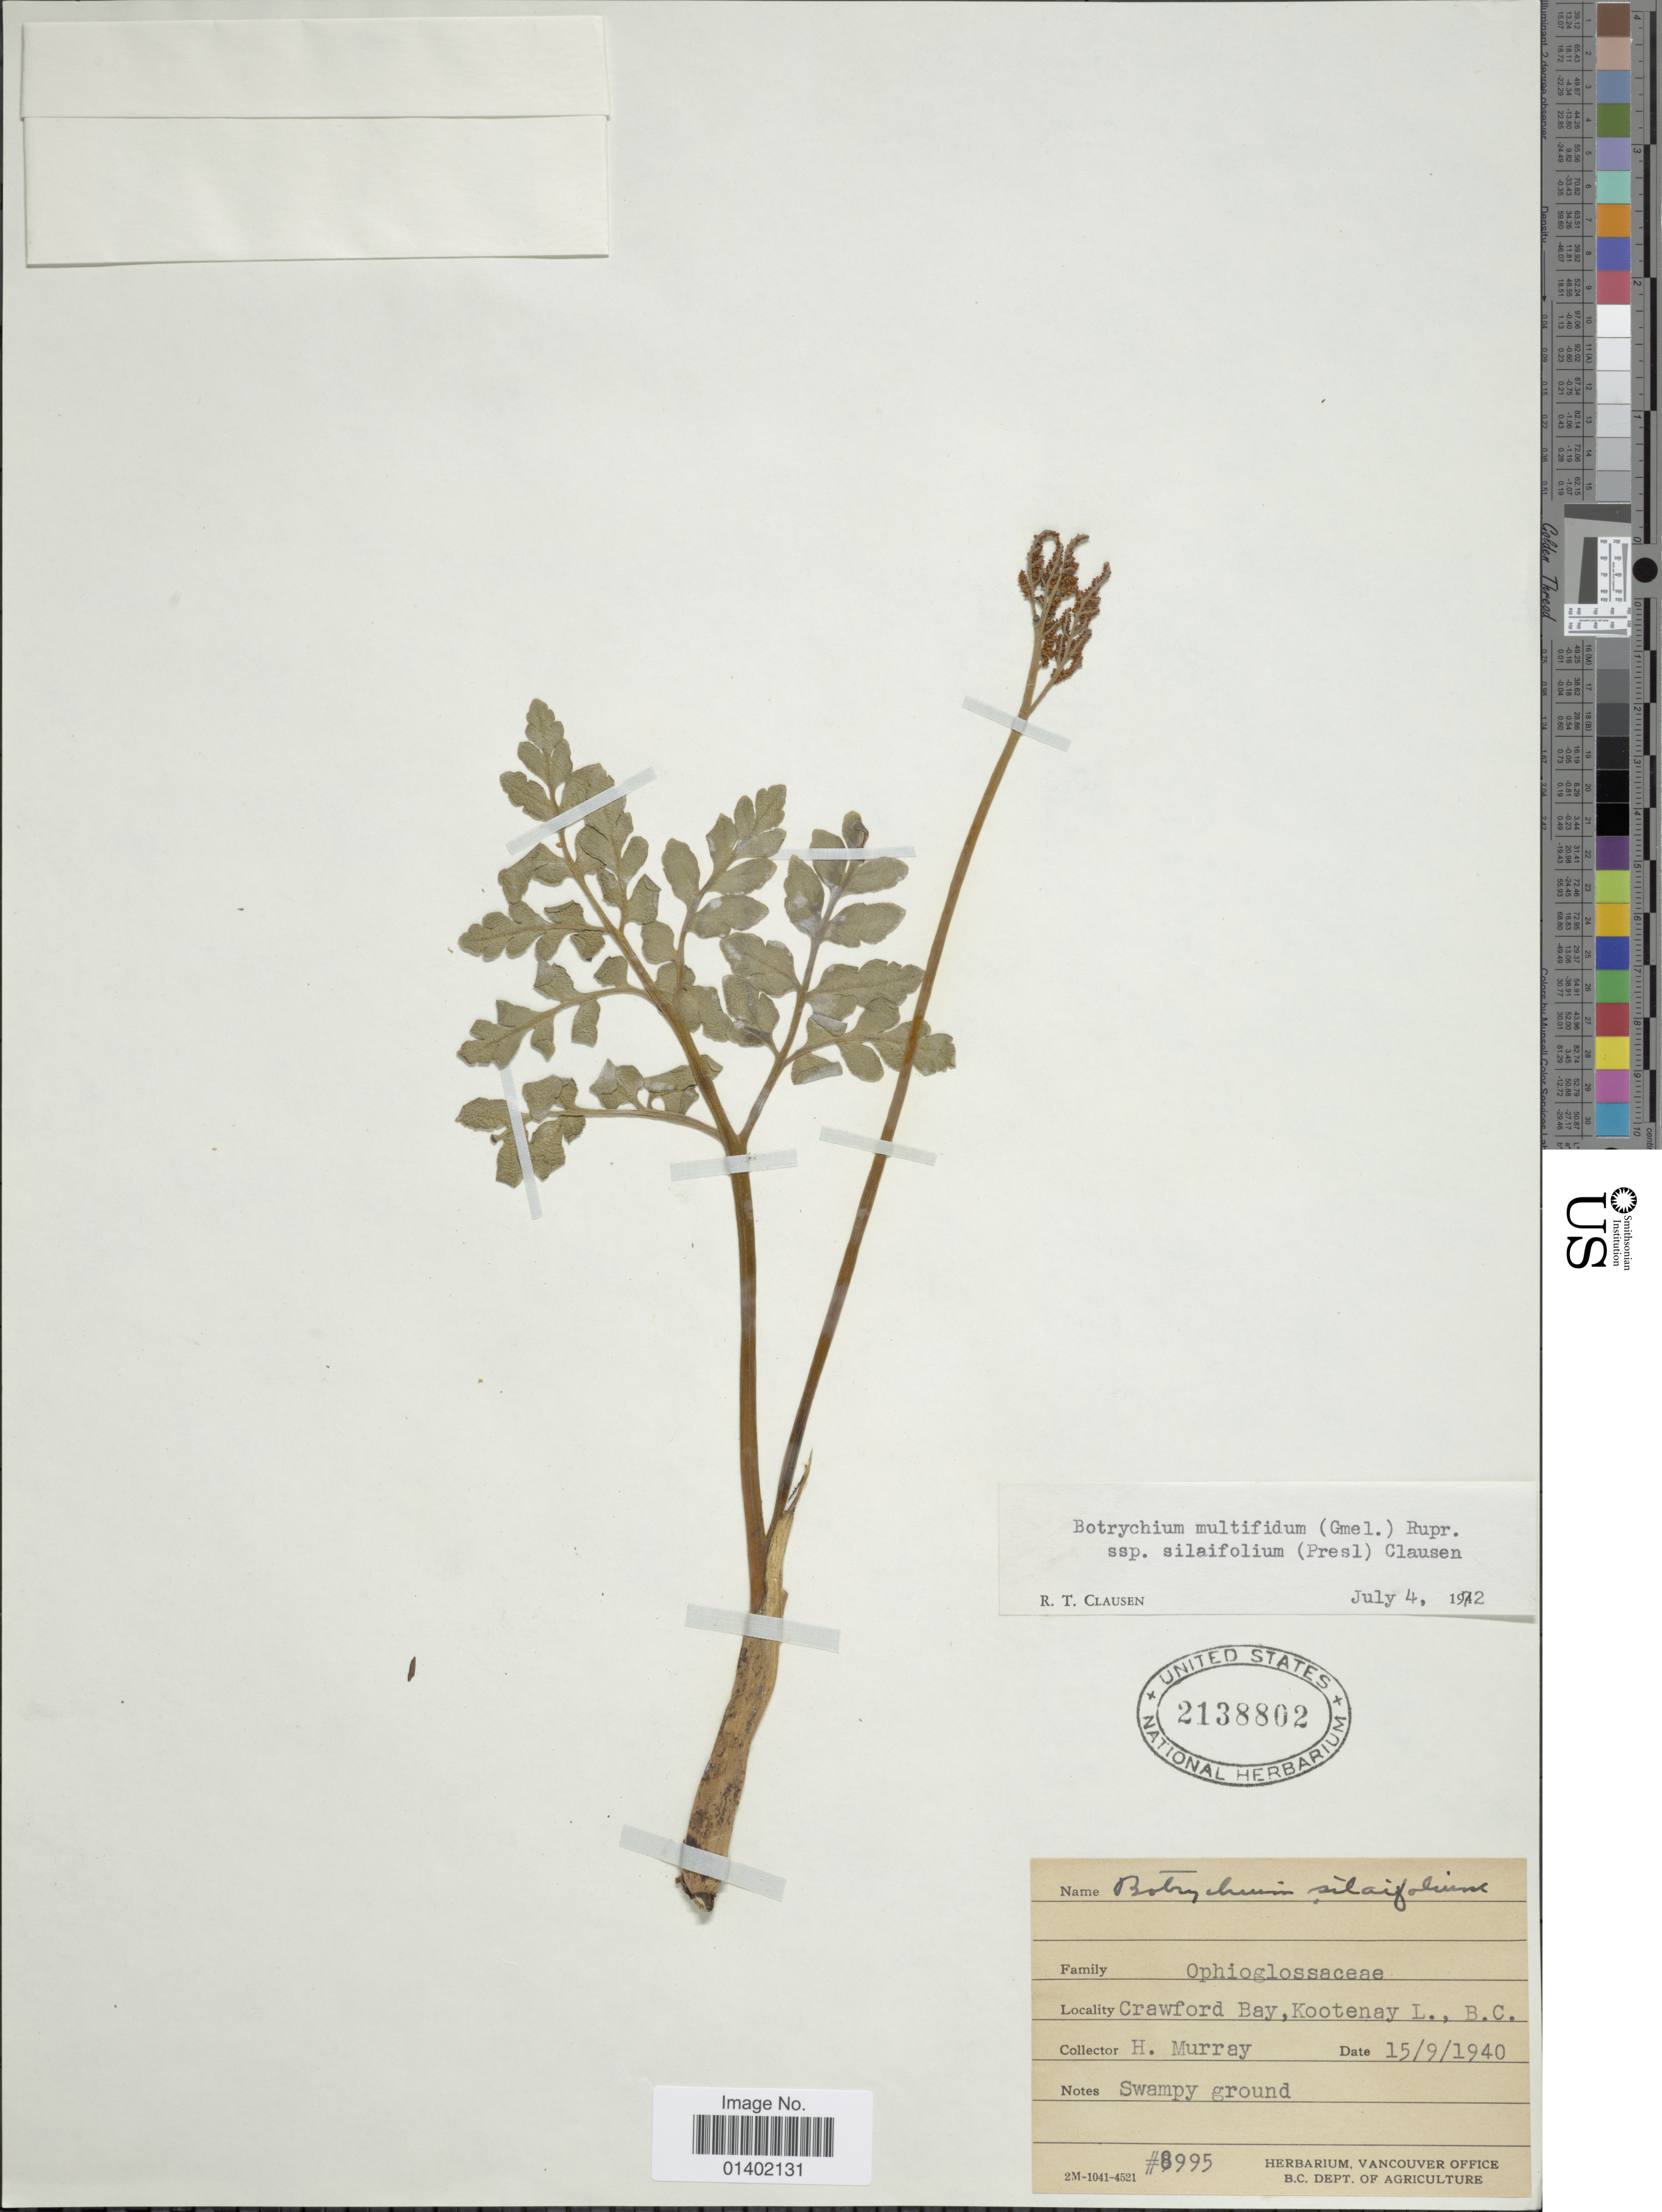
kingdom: Plantae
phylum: Tracheophyta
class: Polypodiopsida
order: Ophioglossales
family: Ophioglossaceae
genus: Botrychium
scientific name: Botrychium multifidum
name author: (J.F. Gmel.) Rupr.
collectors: H. Murray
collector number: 8995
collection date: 1940-09-15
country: Canada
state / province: British Columbia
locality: Crawford Bay, Kootenay L., B.C.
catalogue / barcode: US 2318802